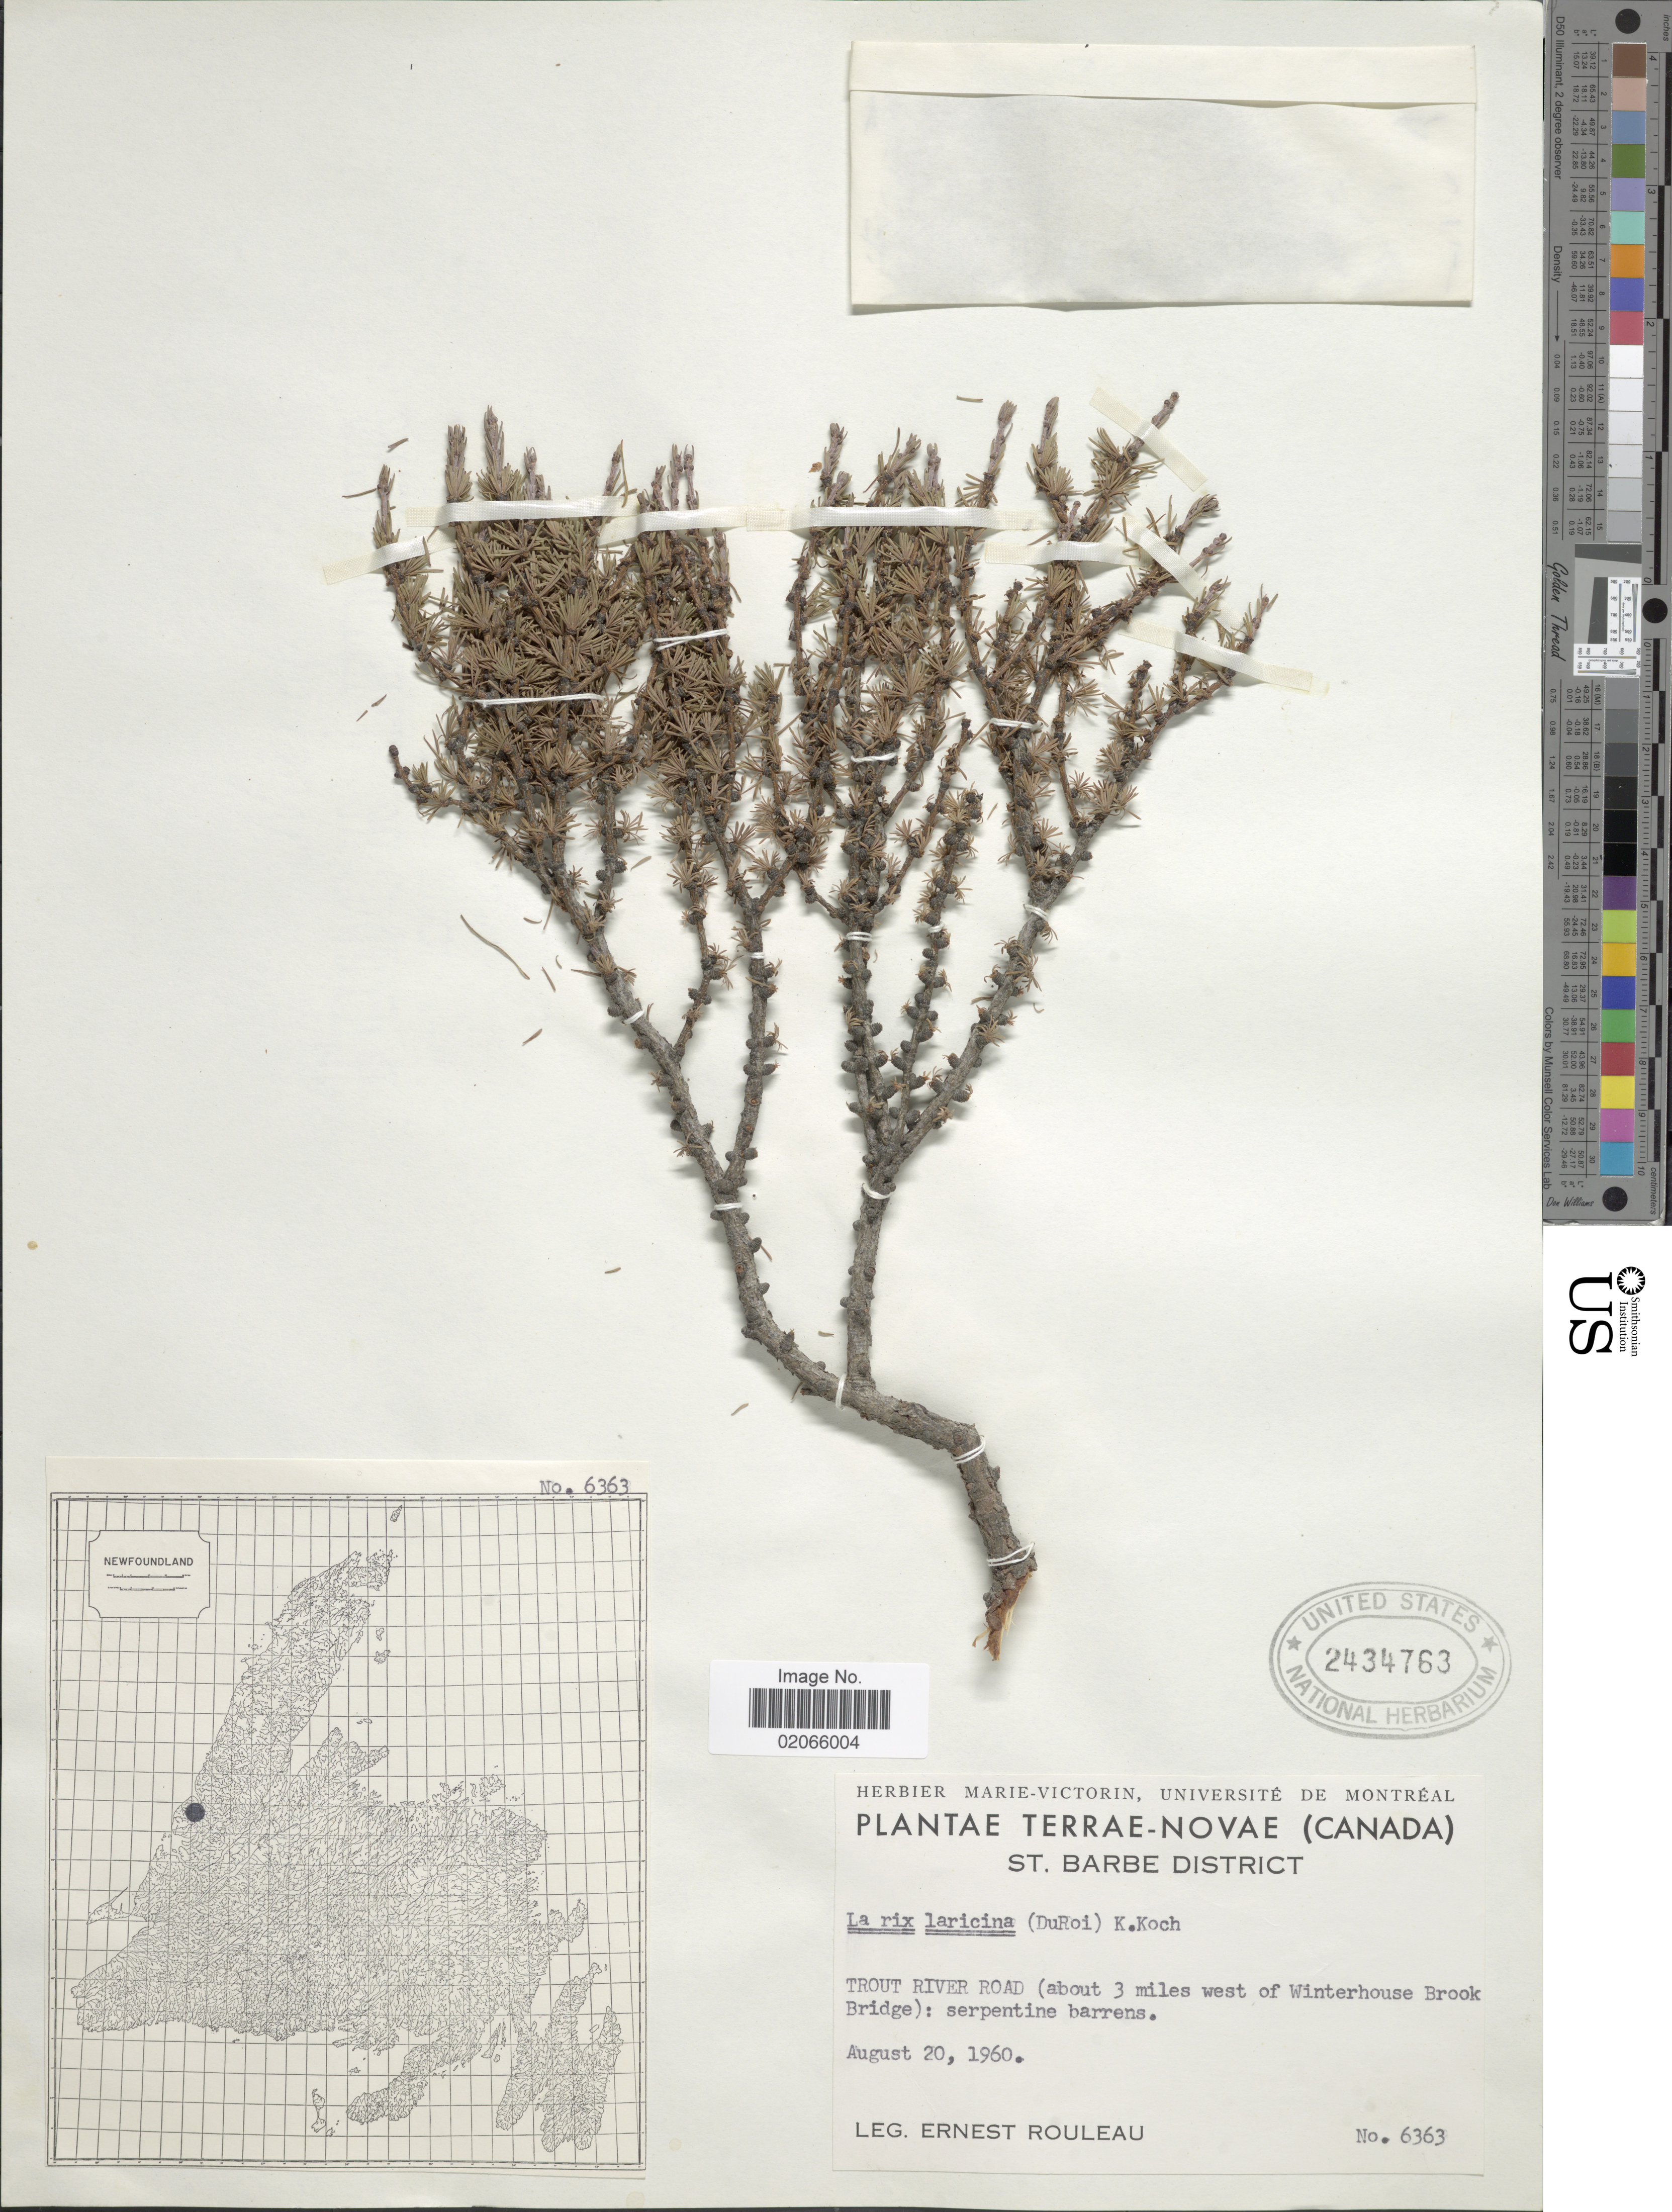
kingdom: Plantae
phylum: Tracheophyta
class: Pinopsida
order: Pinales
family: Pinaceae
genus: Larix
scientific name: Larix laricina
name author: (Du Roi) K. Koch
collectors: E. Rouleau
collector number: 6363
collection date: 1960-08-20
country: Canada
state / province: Newfoundland and Labrador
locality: Terrae-Novae. Trout River Road (about 3 miles west of Winterhouse Brook Bridge): serpentine barrens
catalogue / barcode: US 2434763